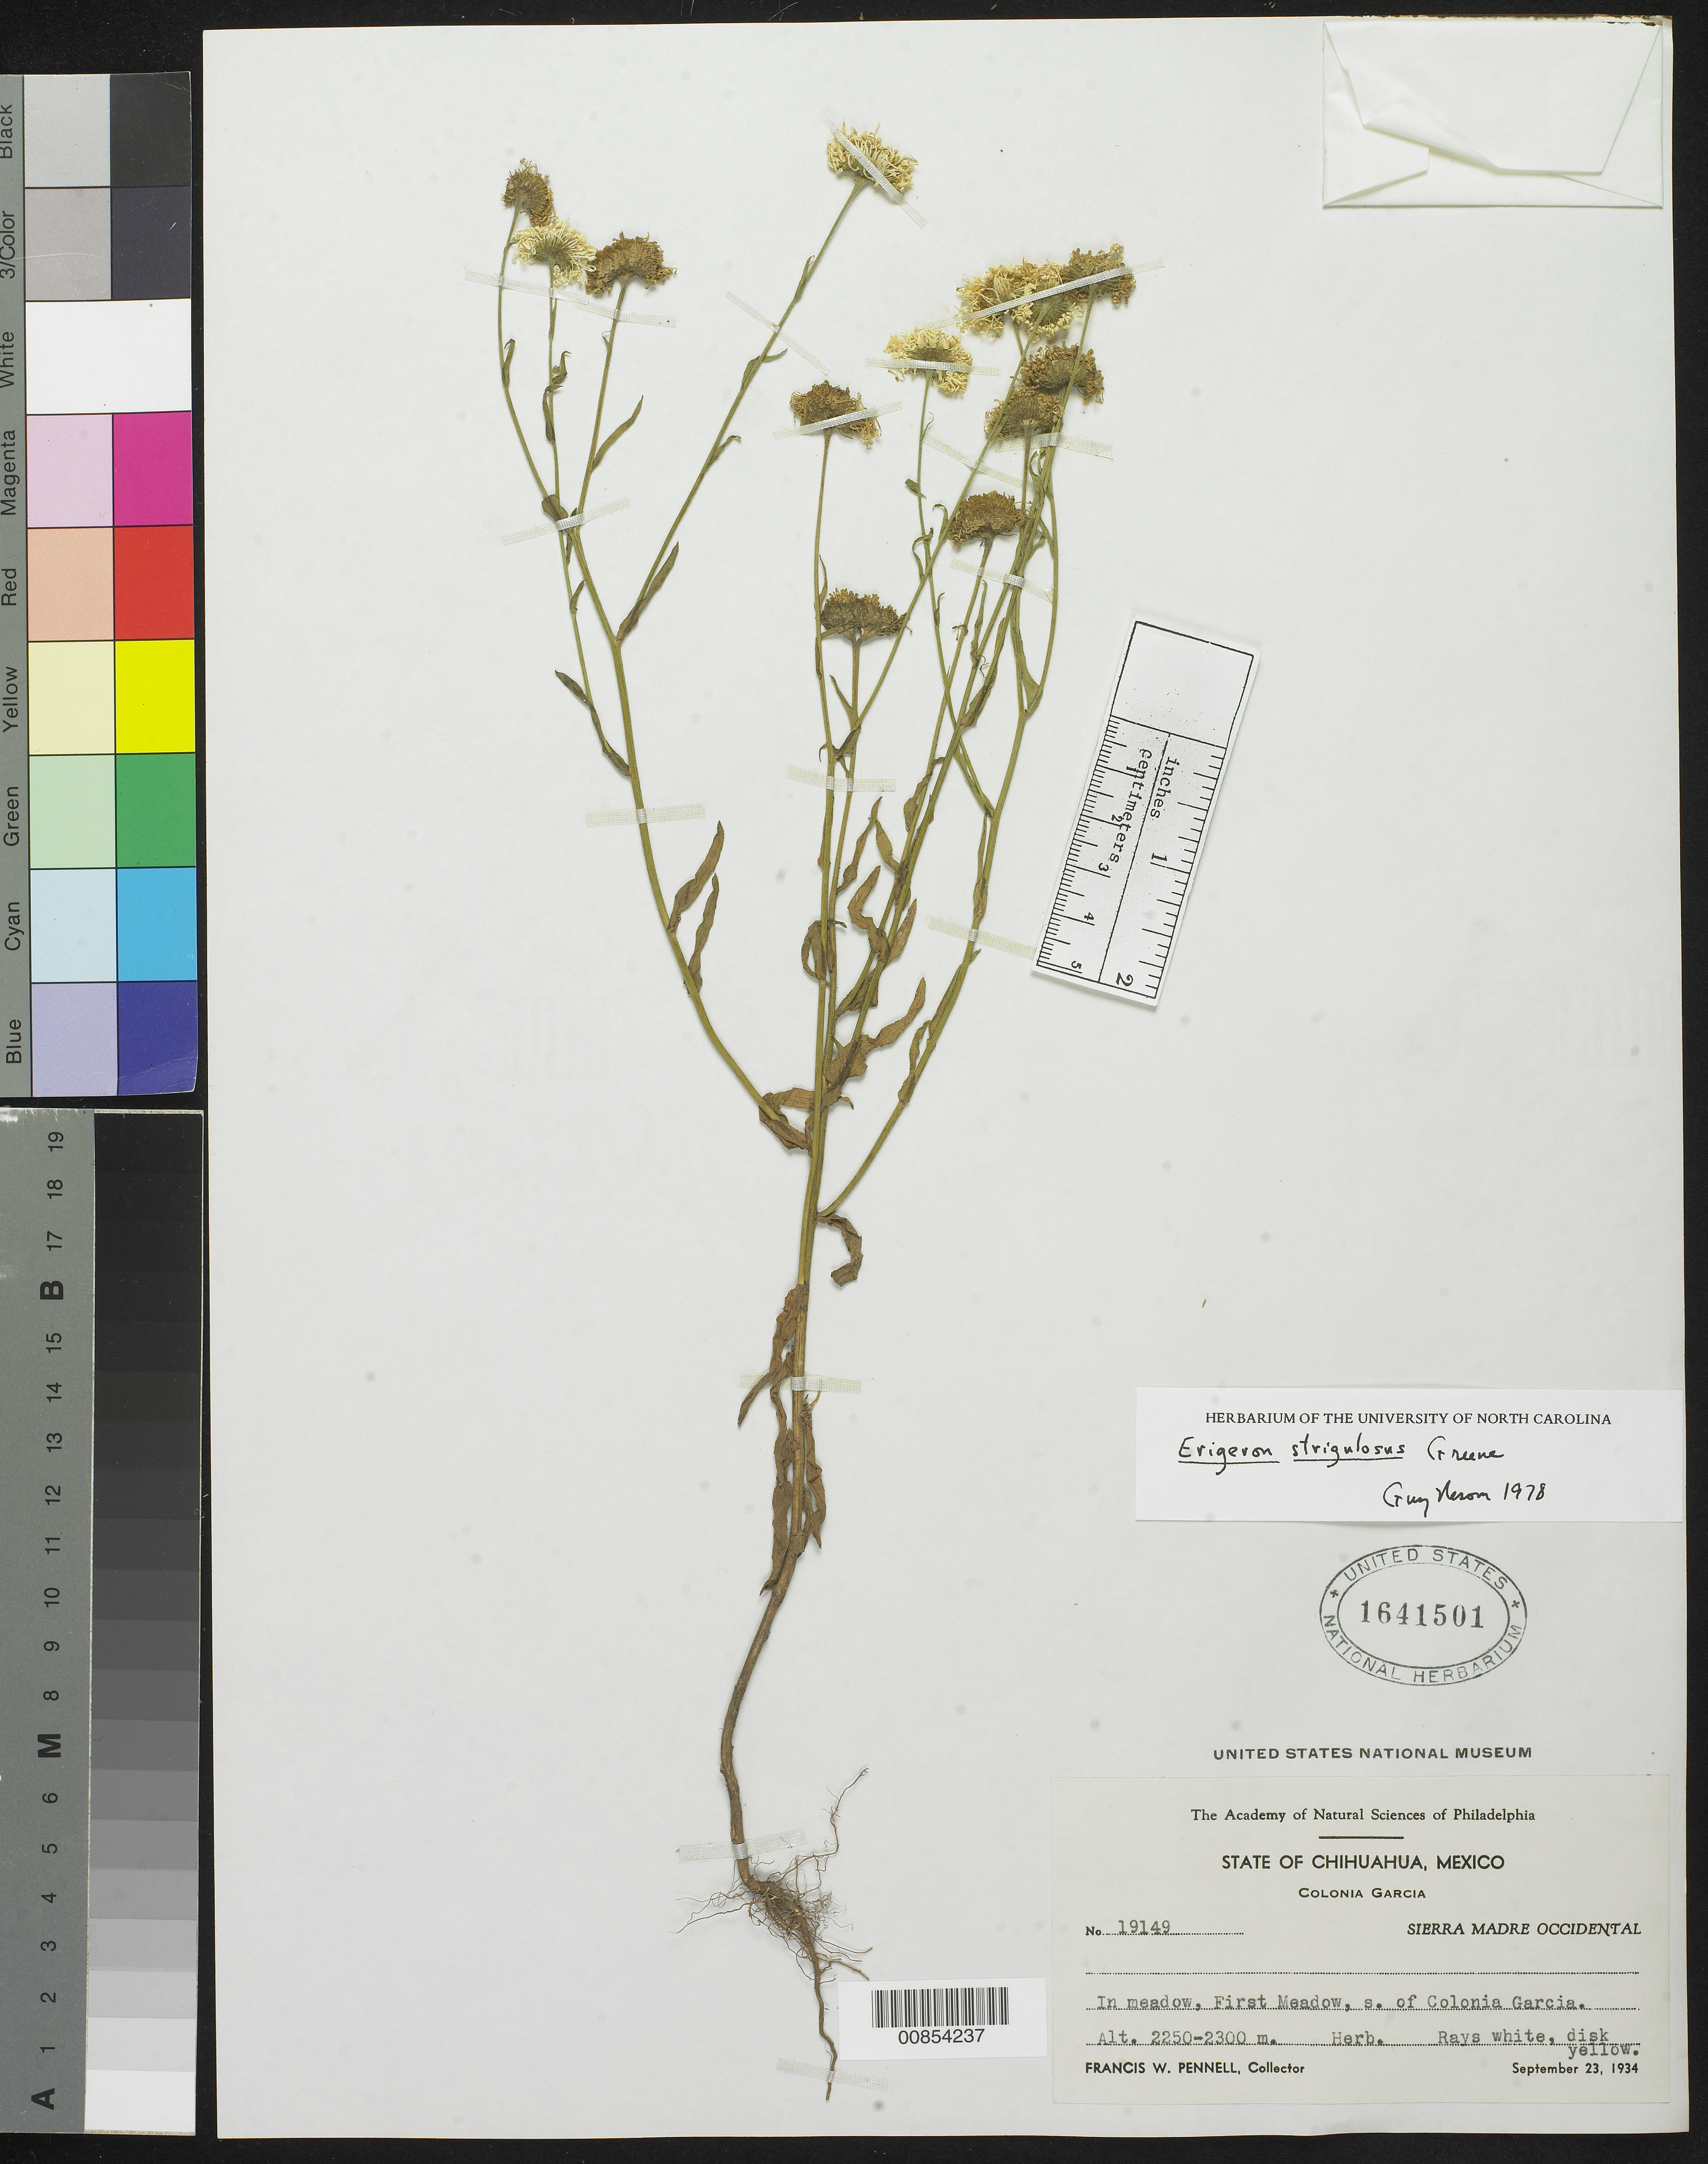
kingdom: Plantae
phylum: Tracheophyta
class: Magnoliopsida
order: Asterales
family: Asteraceae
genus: Erigeron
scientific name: Erigeron strigulosus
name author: Greene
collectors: F. W. Pennell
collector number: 19149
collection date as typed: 23 Sep 1934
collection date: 1934-09-23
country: Mexico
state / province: Chihuahua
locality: First meadow S of Colonia García. Sierra Madre Occidental, Chihuahua.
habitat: In meadow.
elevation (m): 2300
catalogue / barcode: US 1641501